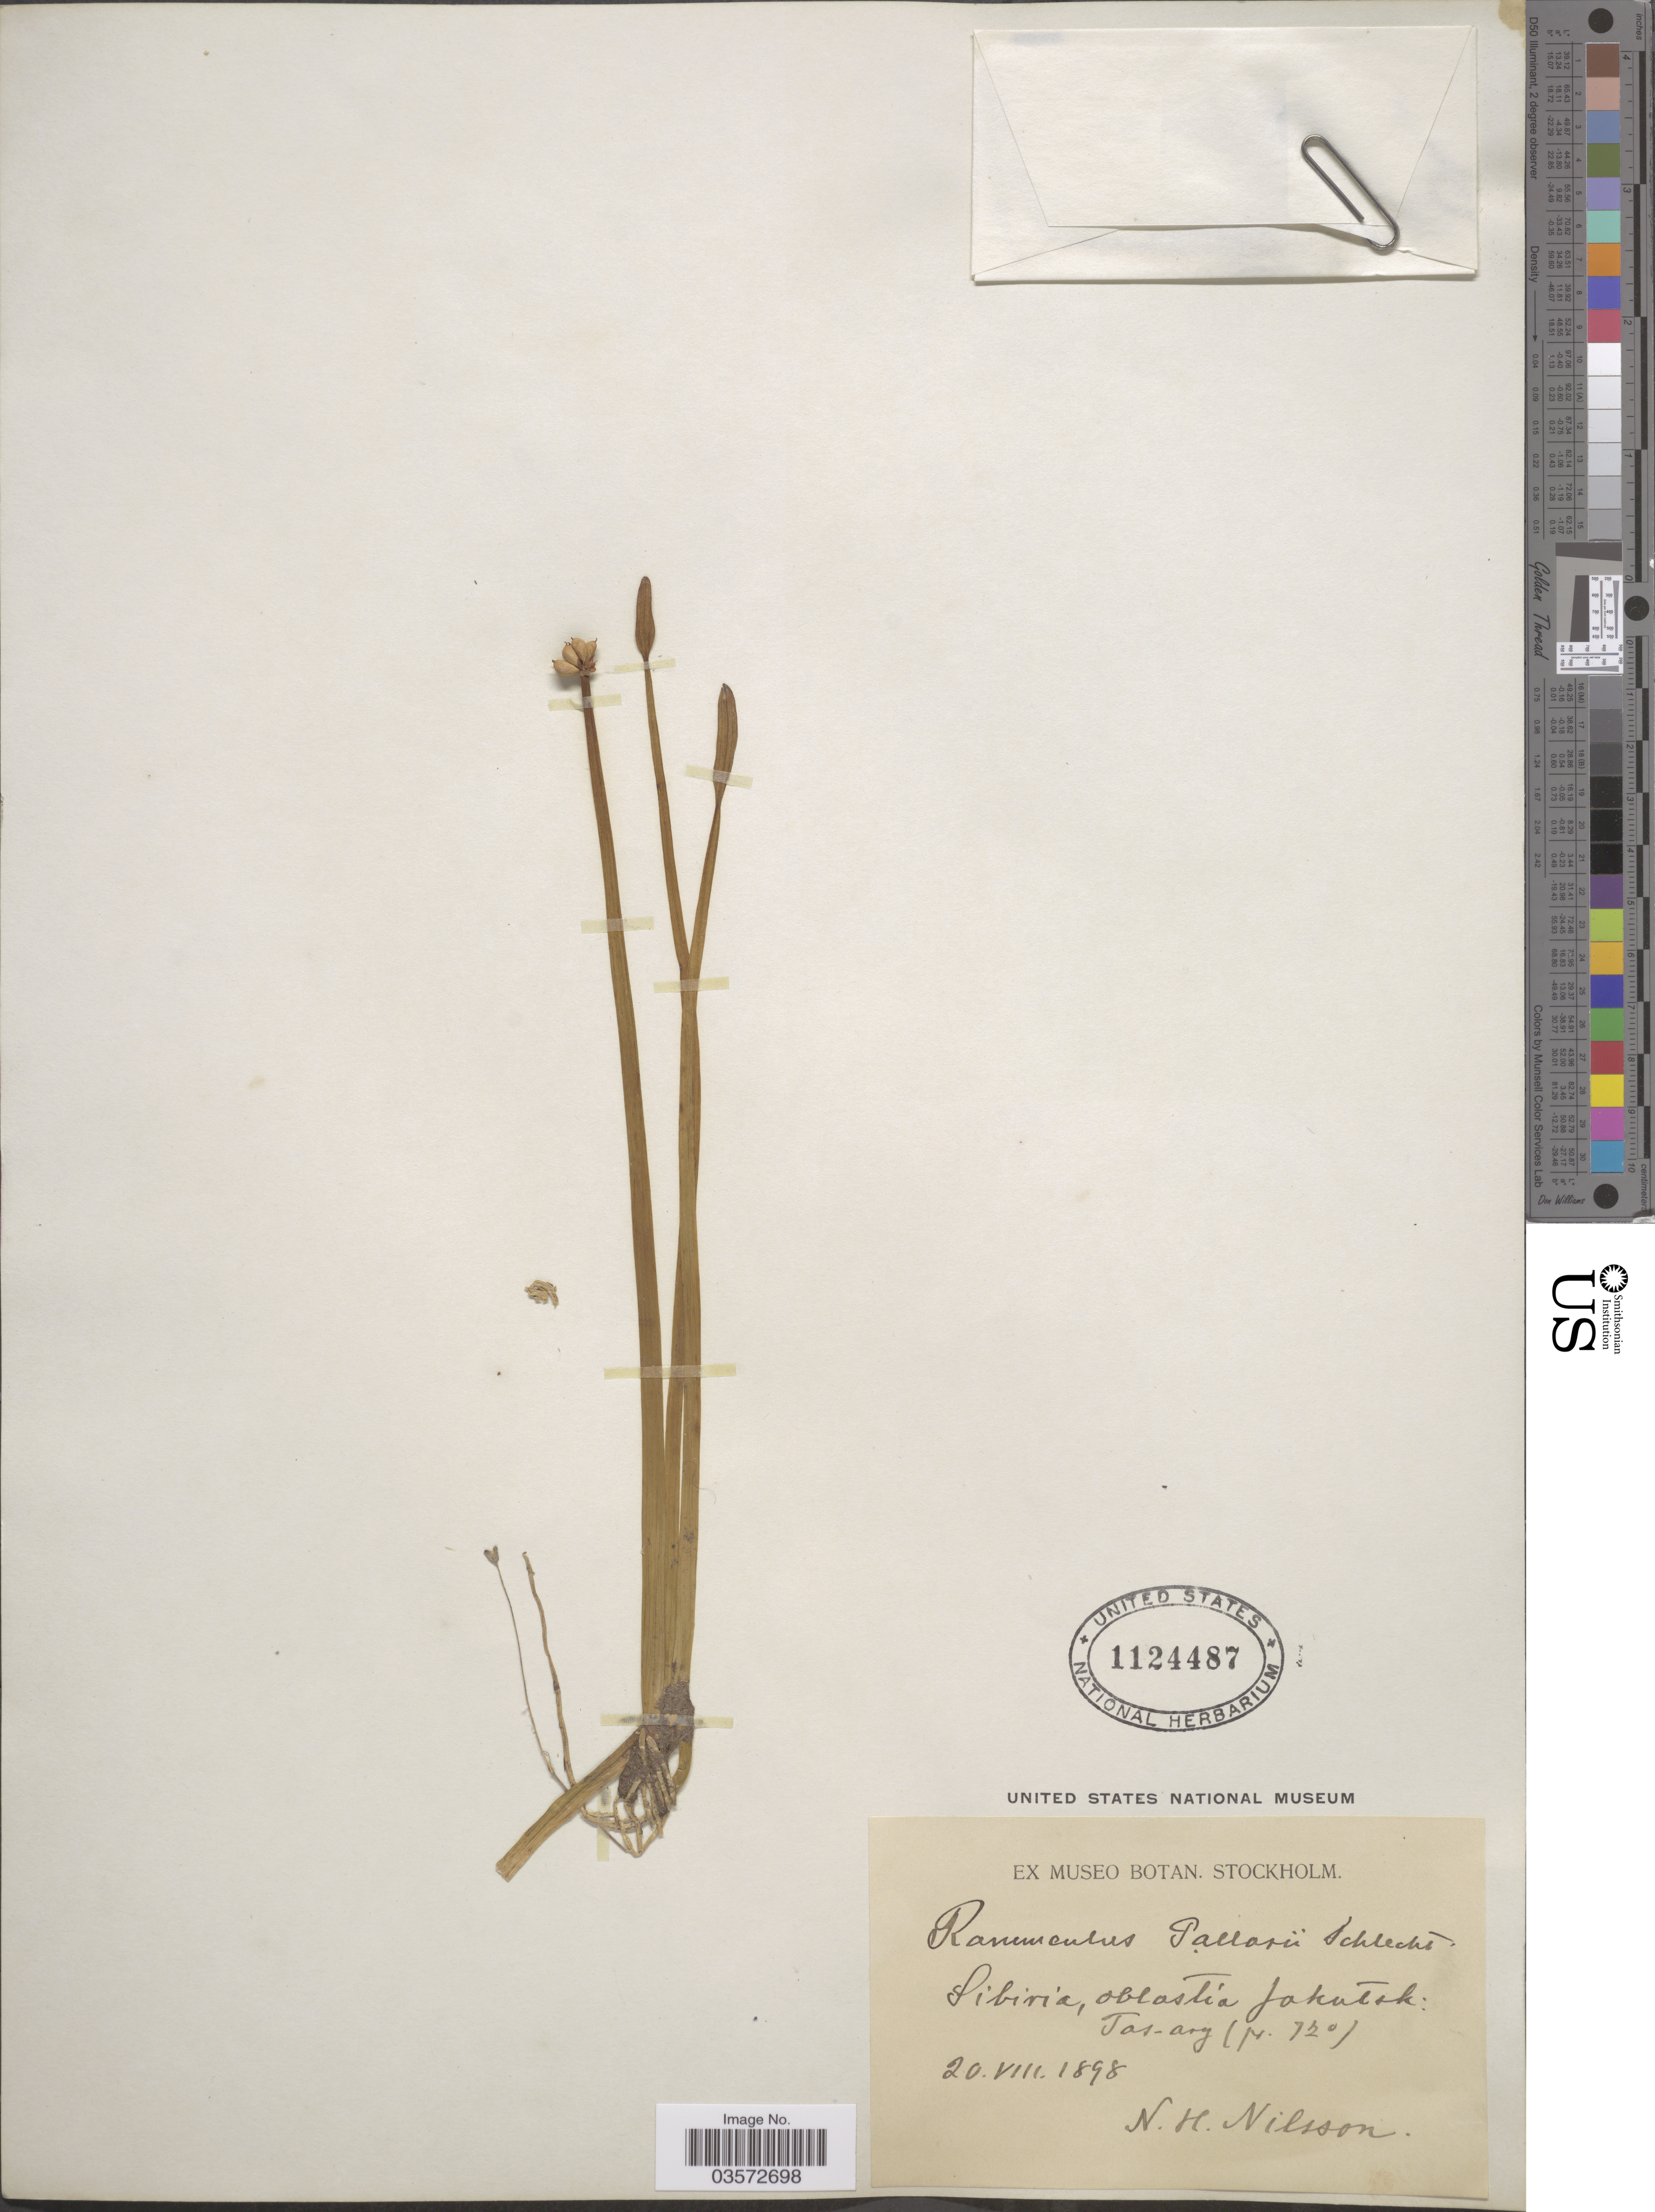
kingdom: Plantae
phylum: Tracheophyta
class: Magnoliopsida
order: Ranunculales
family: Ranunculaceae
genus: Ranunculus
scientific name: Ranunculus pallasii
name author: Schltdl.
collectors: N. H. Nilsson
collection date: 1898-08-20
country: Russian Federation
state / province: Sakha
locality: Sibiria, oblastia Jakutsk. Tas-Ary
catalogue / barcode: US 1124487